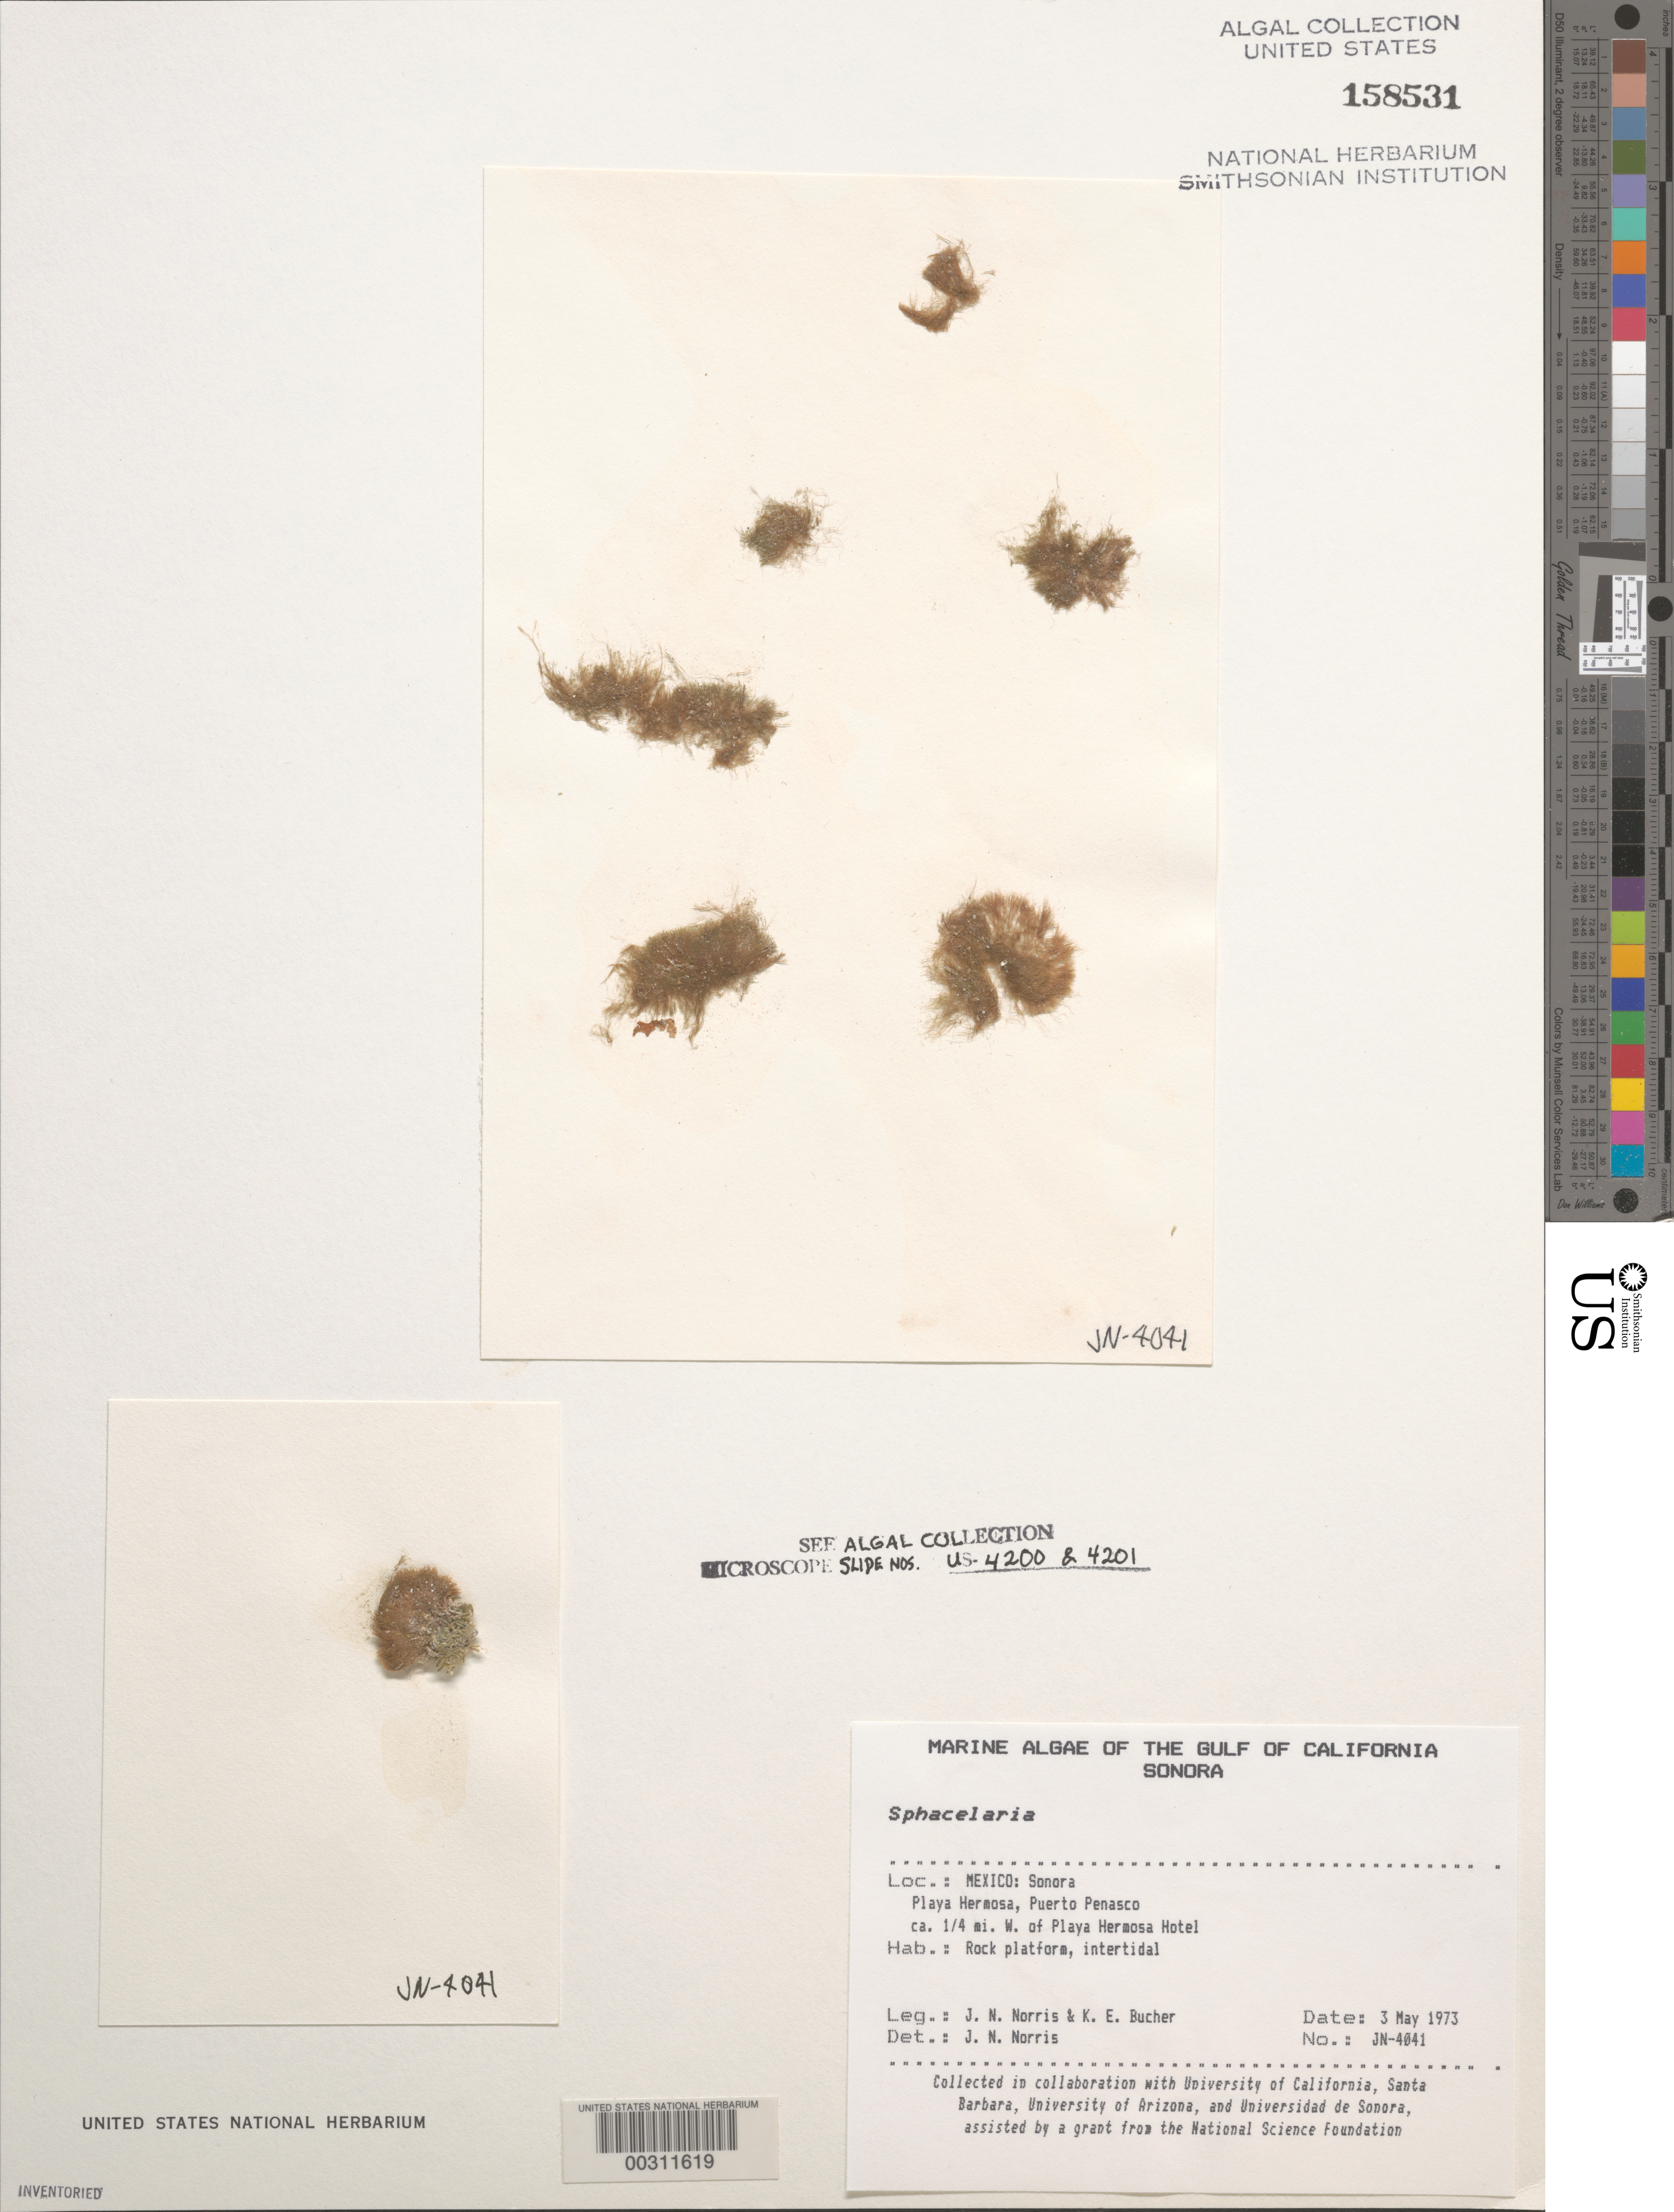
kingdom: Chromista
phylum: Ochrophyta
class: Phaeophyceae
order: Sphacelariales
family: Sphacelariaceae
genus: Sphacelaria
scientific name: Sphacelaria sp.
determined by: Norris, James N.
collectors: J. N. Norris & K. E. Bucher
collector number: JN-4041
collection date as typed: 03 May 1973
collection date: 1973-05-03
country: Mexico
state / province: Sonora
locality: Playa Hermosa, Puerto Penasco, ca. 0.25 mile west of Playa Hermosa Hotel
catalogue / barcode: US 158531